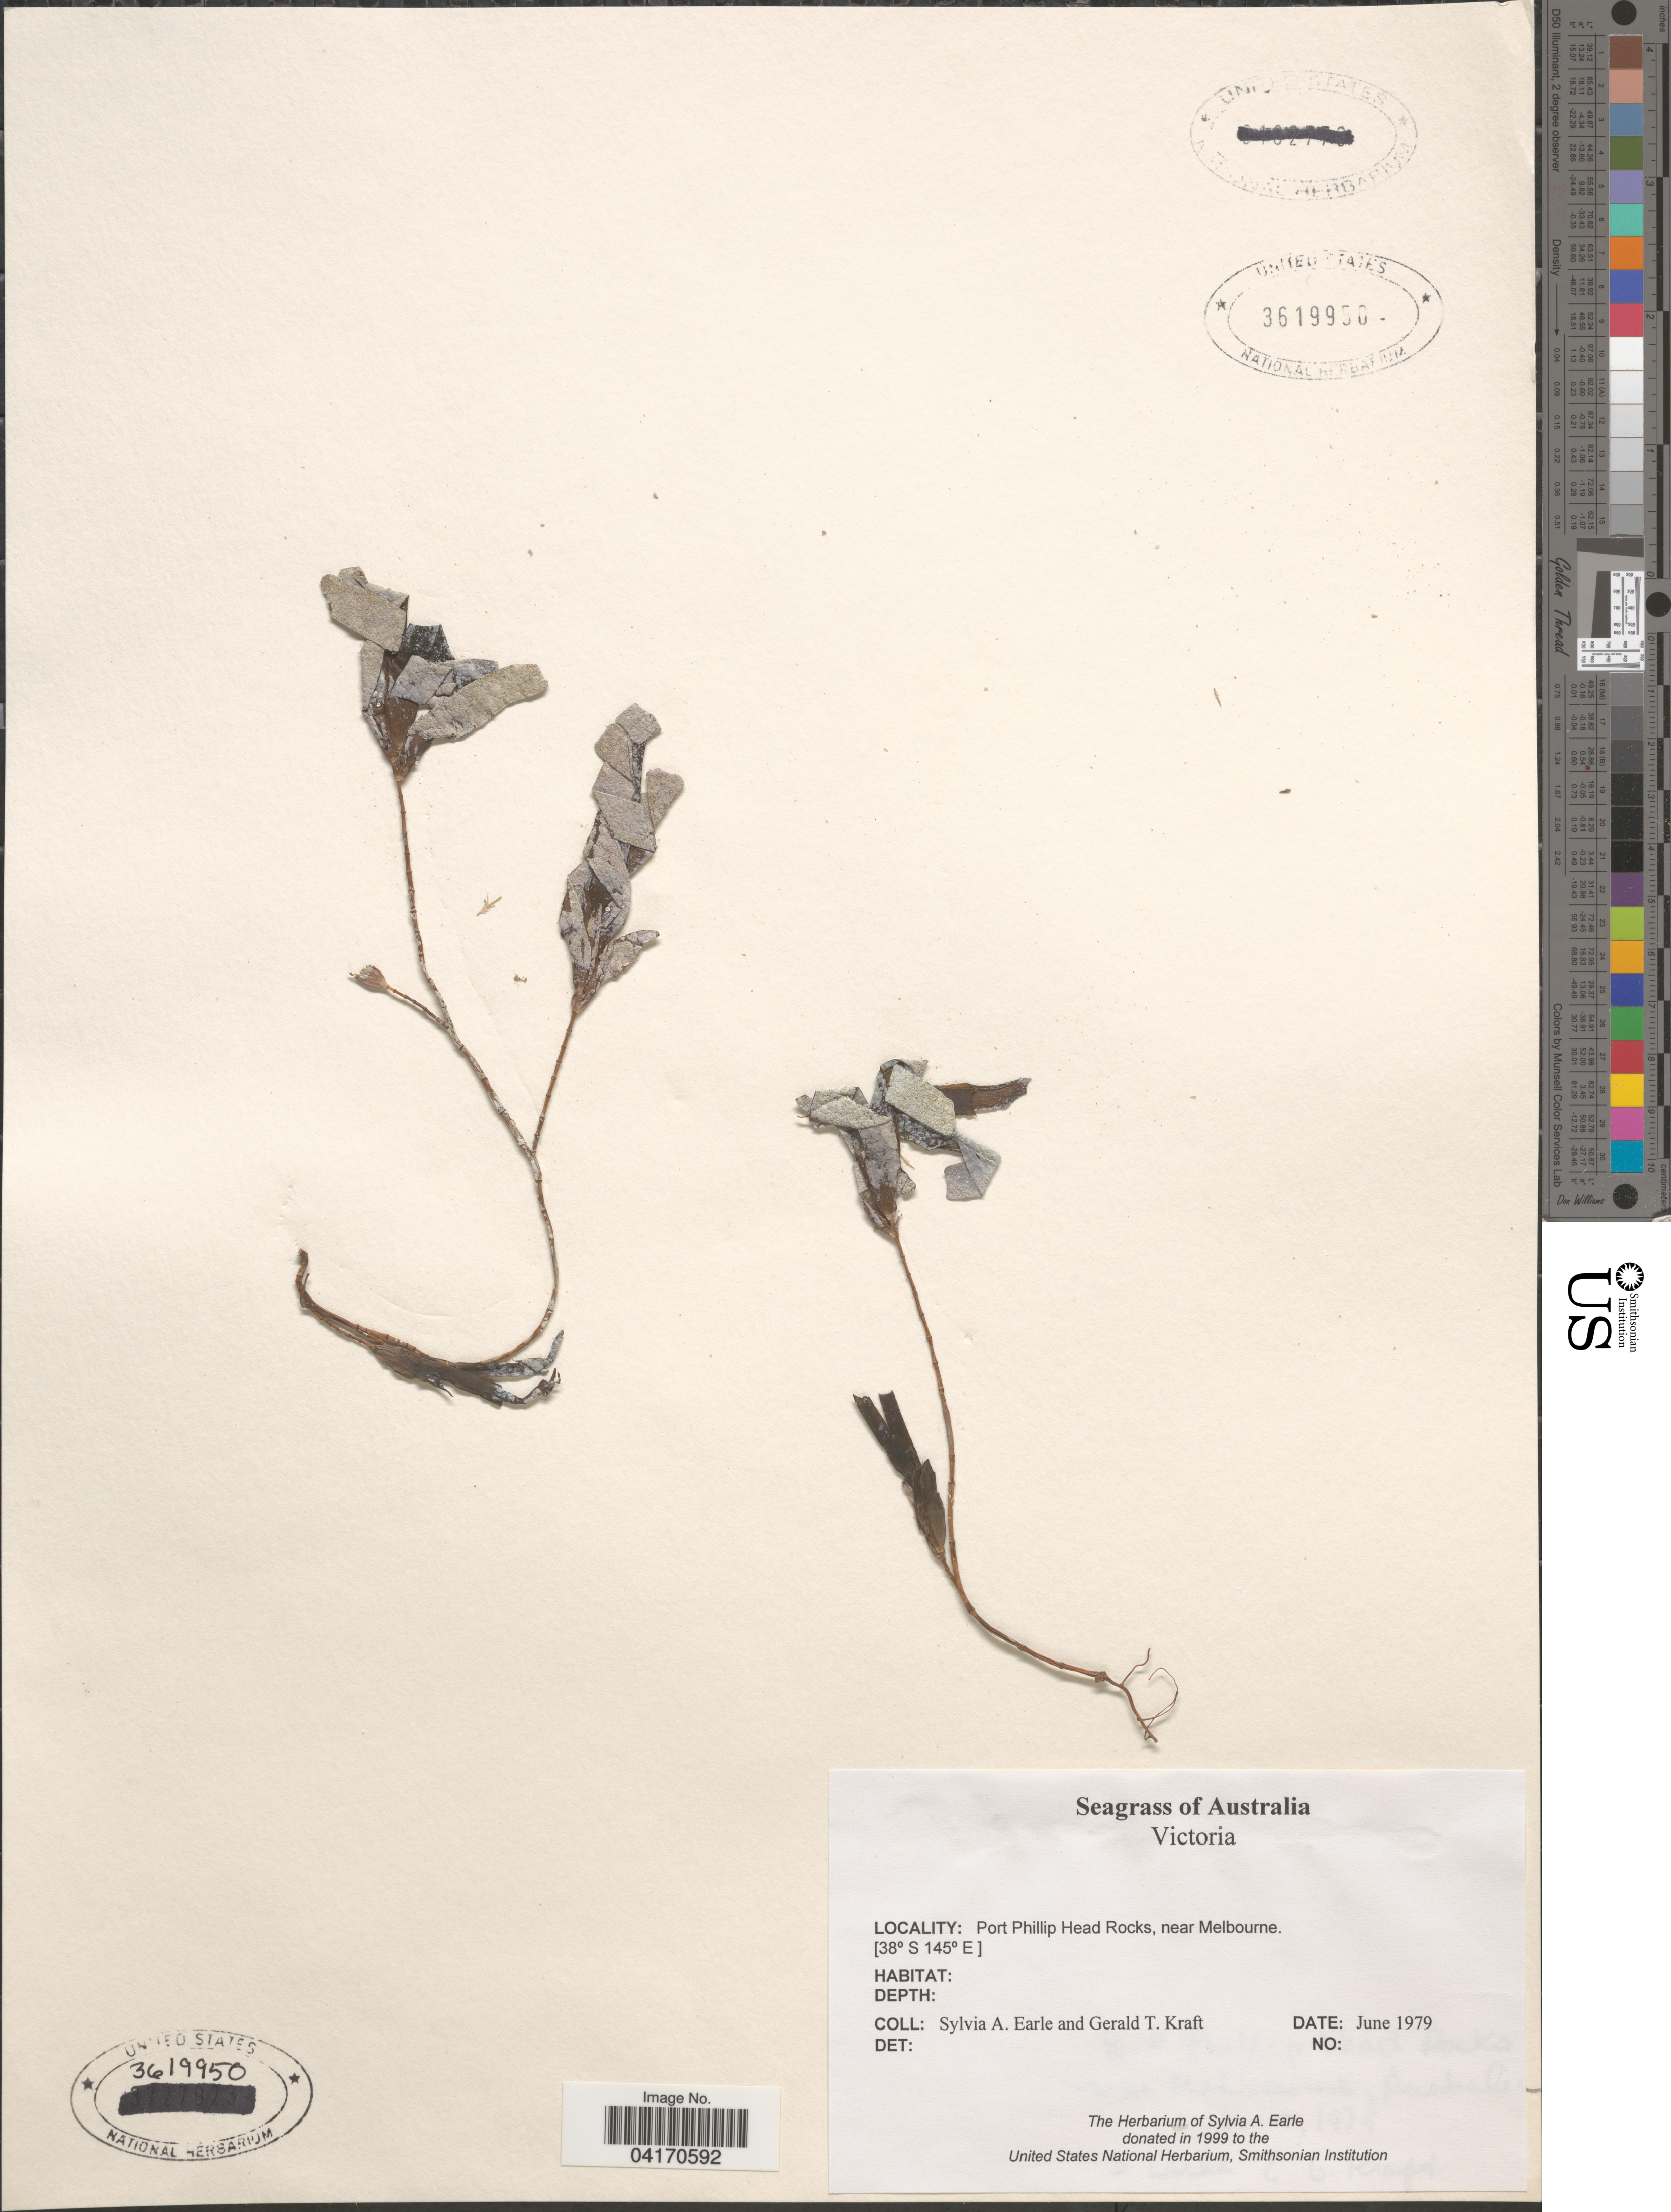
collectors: S. A. Earle & G. T. Kraft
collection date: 1979-06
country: Australia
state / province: Victoria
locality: Port Phillip Head rocks, near Melbourne.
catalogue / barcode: US 3619950